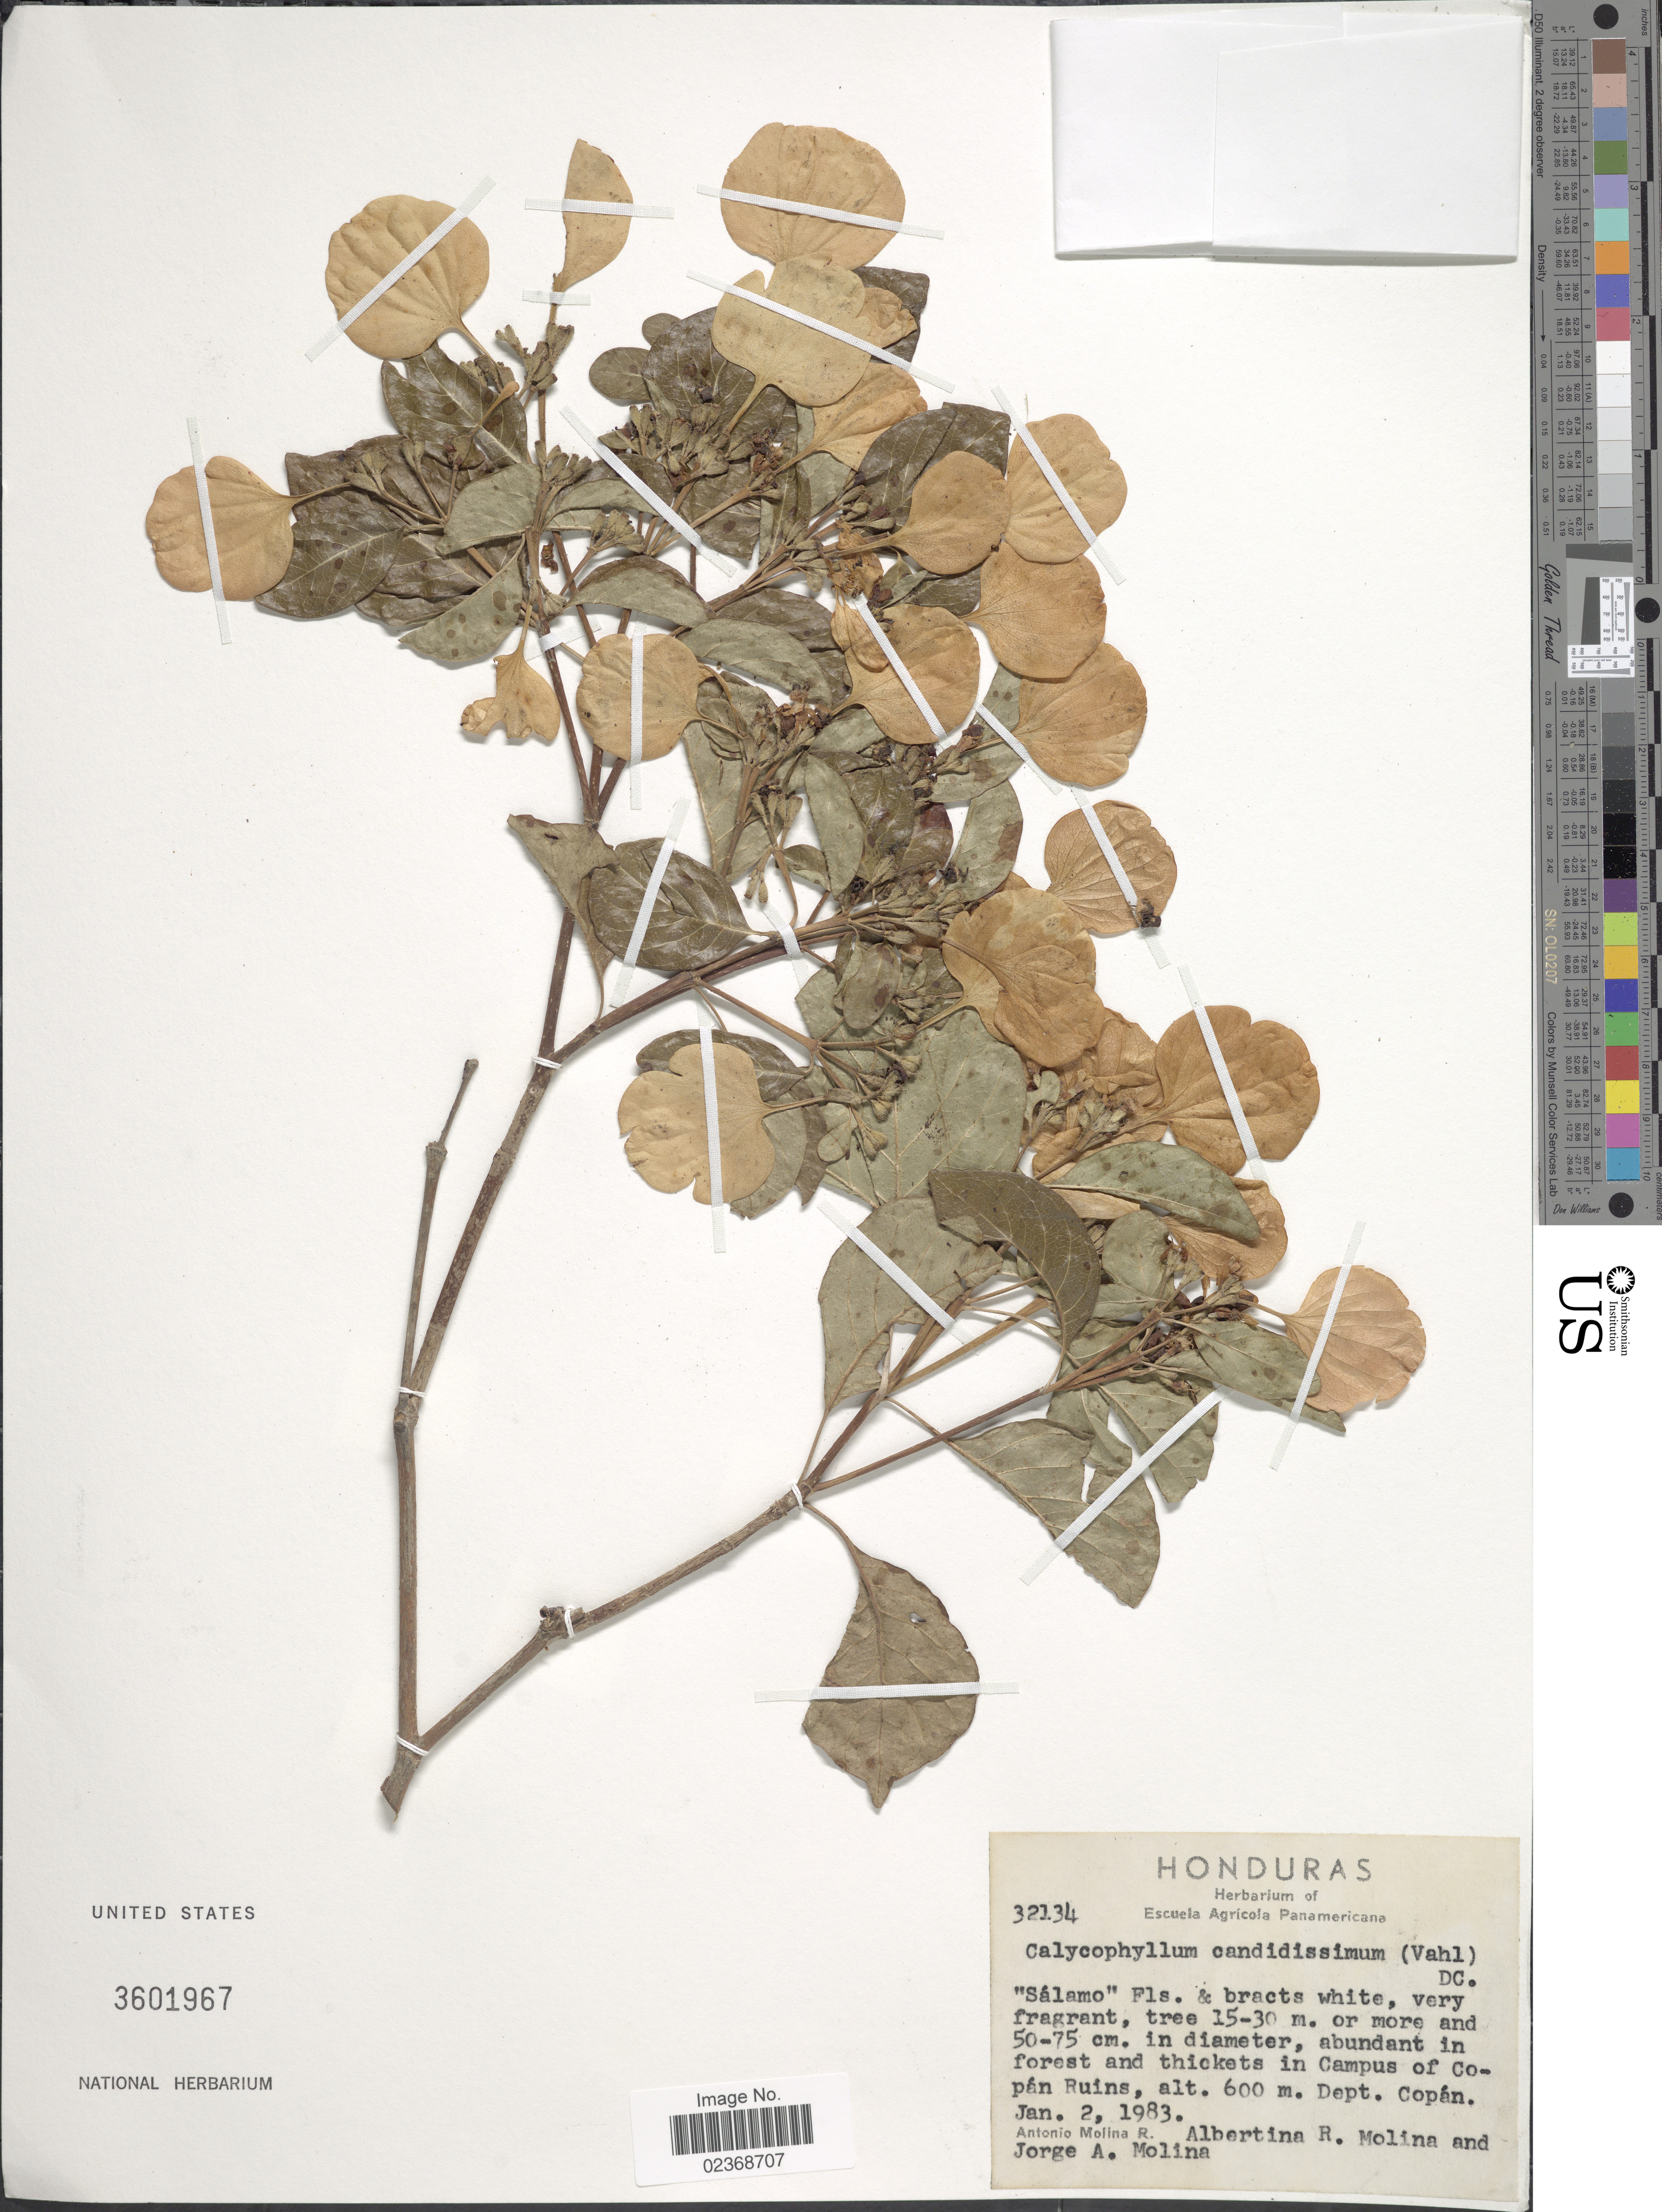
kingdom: Plantae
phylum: Tracheophyta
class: Magnoliopsida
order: Gentianales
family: Rubiaceae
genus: Calycophyllum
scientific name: Calycophyllum candidissimum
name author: (Vahl) DC.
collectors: A. Molina R., A. R. Molina & J. A. Molina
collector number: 32134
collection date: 1983-01-02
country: Honduras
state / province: Copán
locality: Abundant in forest and thickets in Campus of Copan Ruins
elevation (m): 600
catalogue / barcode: US 3601967